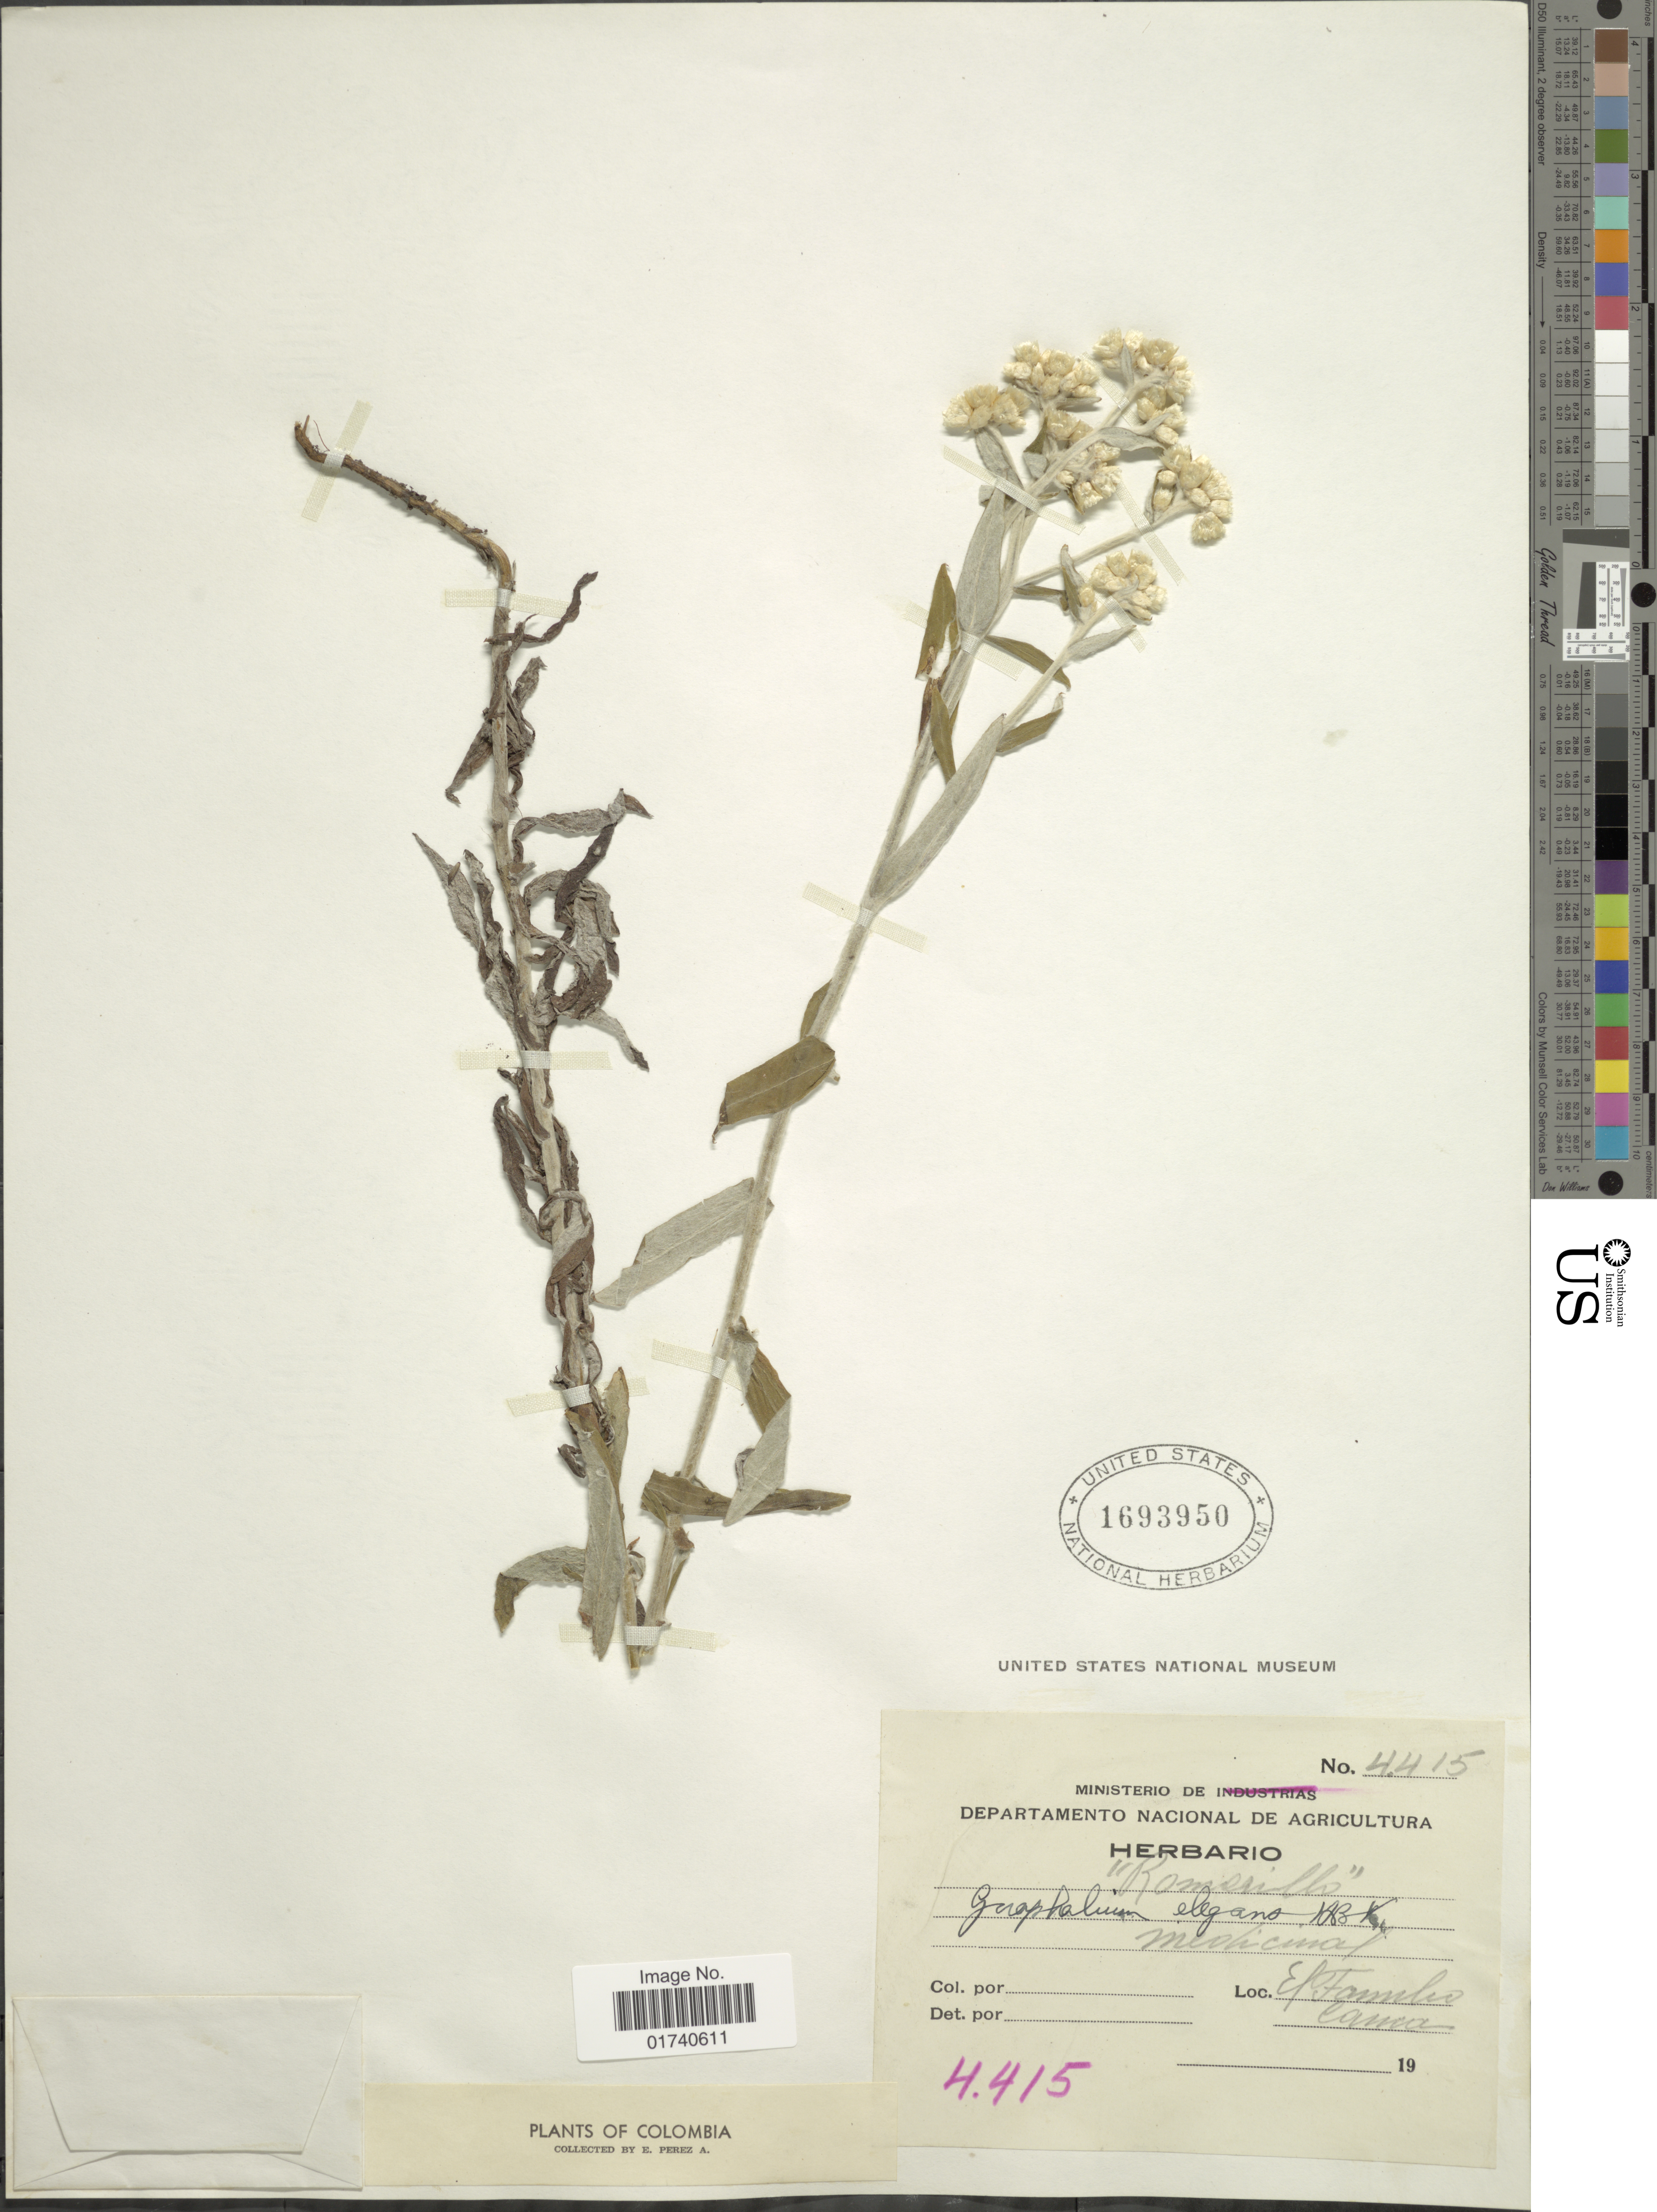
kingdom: Plantae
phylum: Tracheophyta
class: Magnoliopsida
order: Asterales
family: Asteraceae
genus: Pseudognaphalium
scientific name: Pseudognaphalium elegans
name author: (Kunth) Kartesz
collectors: E. Perez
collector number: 4415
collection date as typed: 19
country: Colombia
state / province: Cauca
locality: El Famelo Cauca.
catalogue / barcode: US 1693950